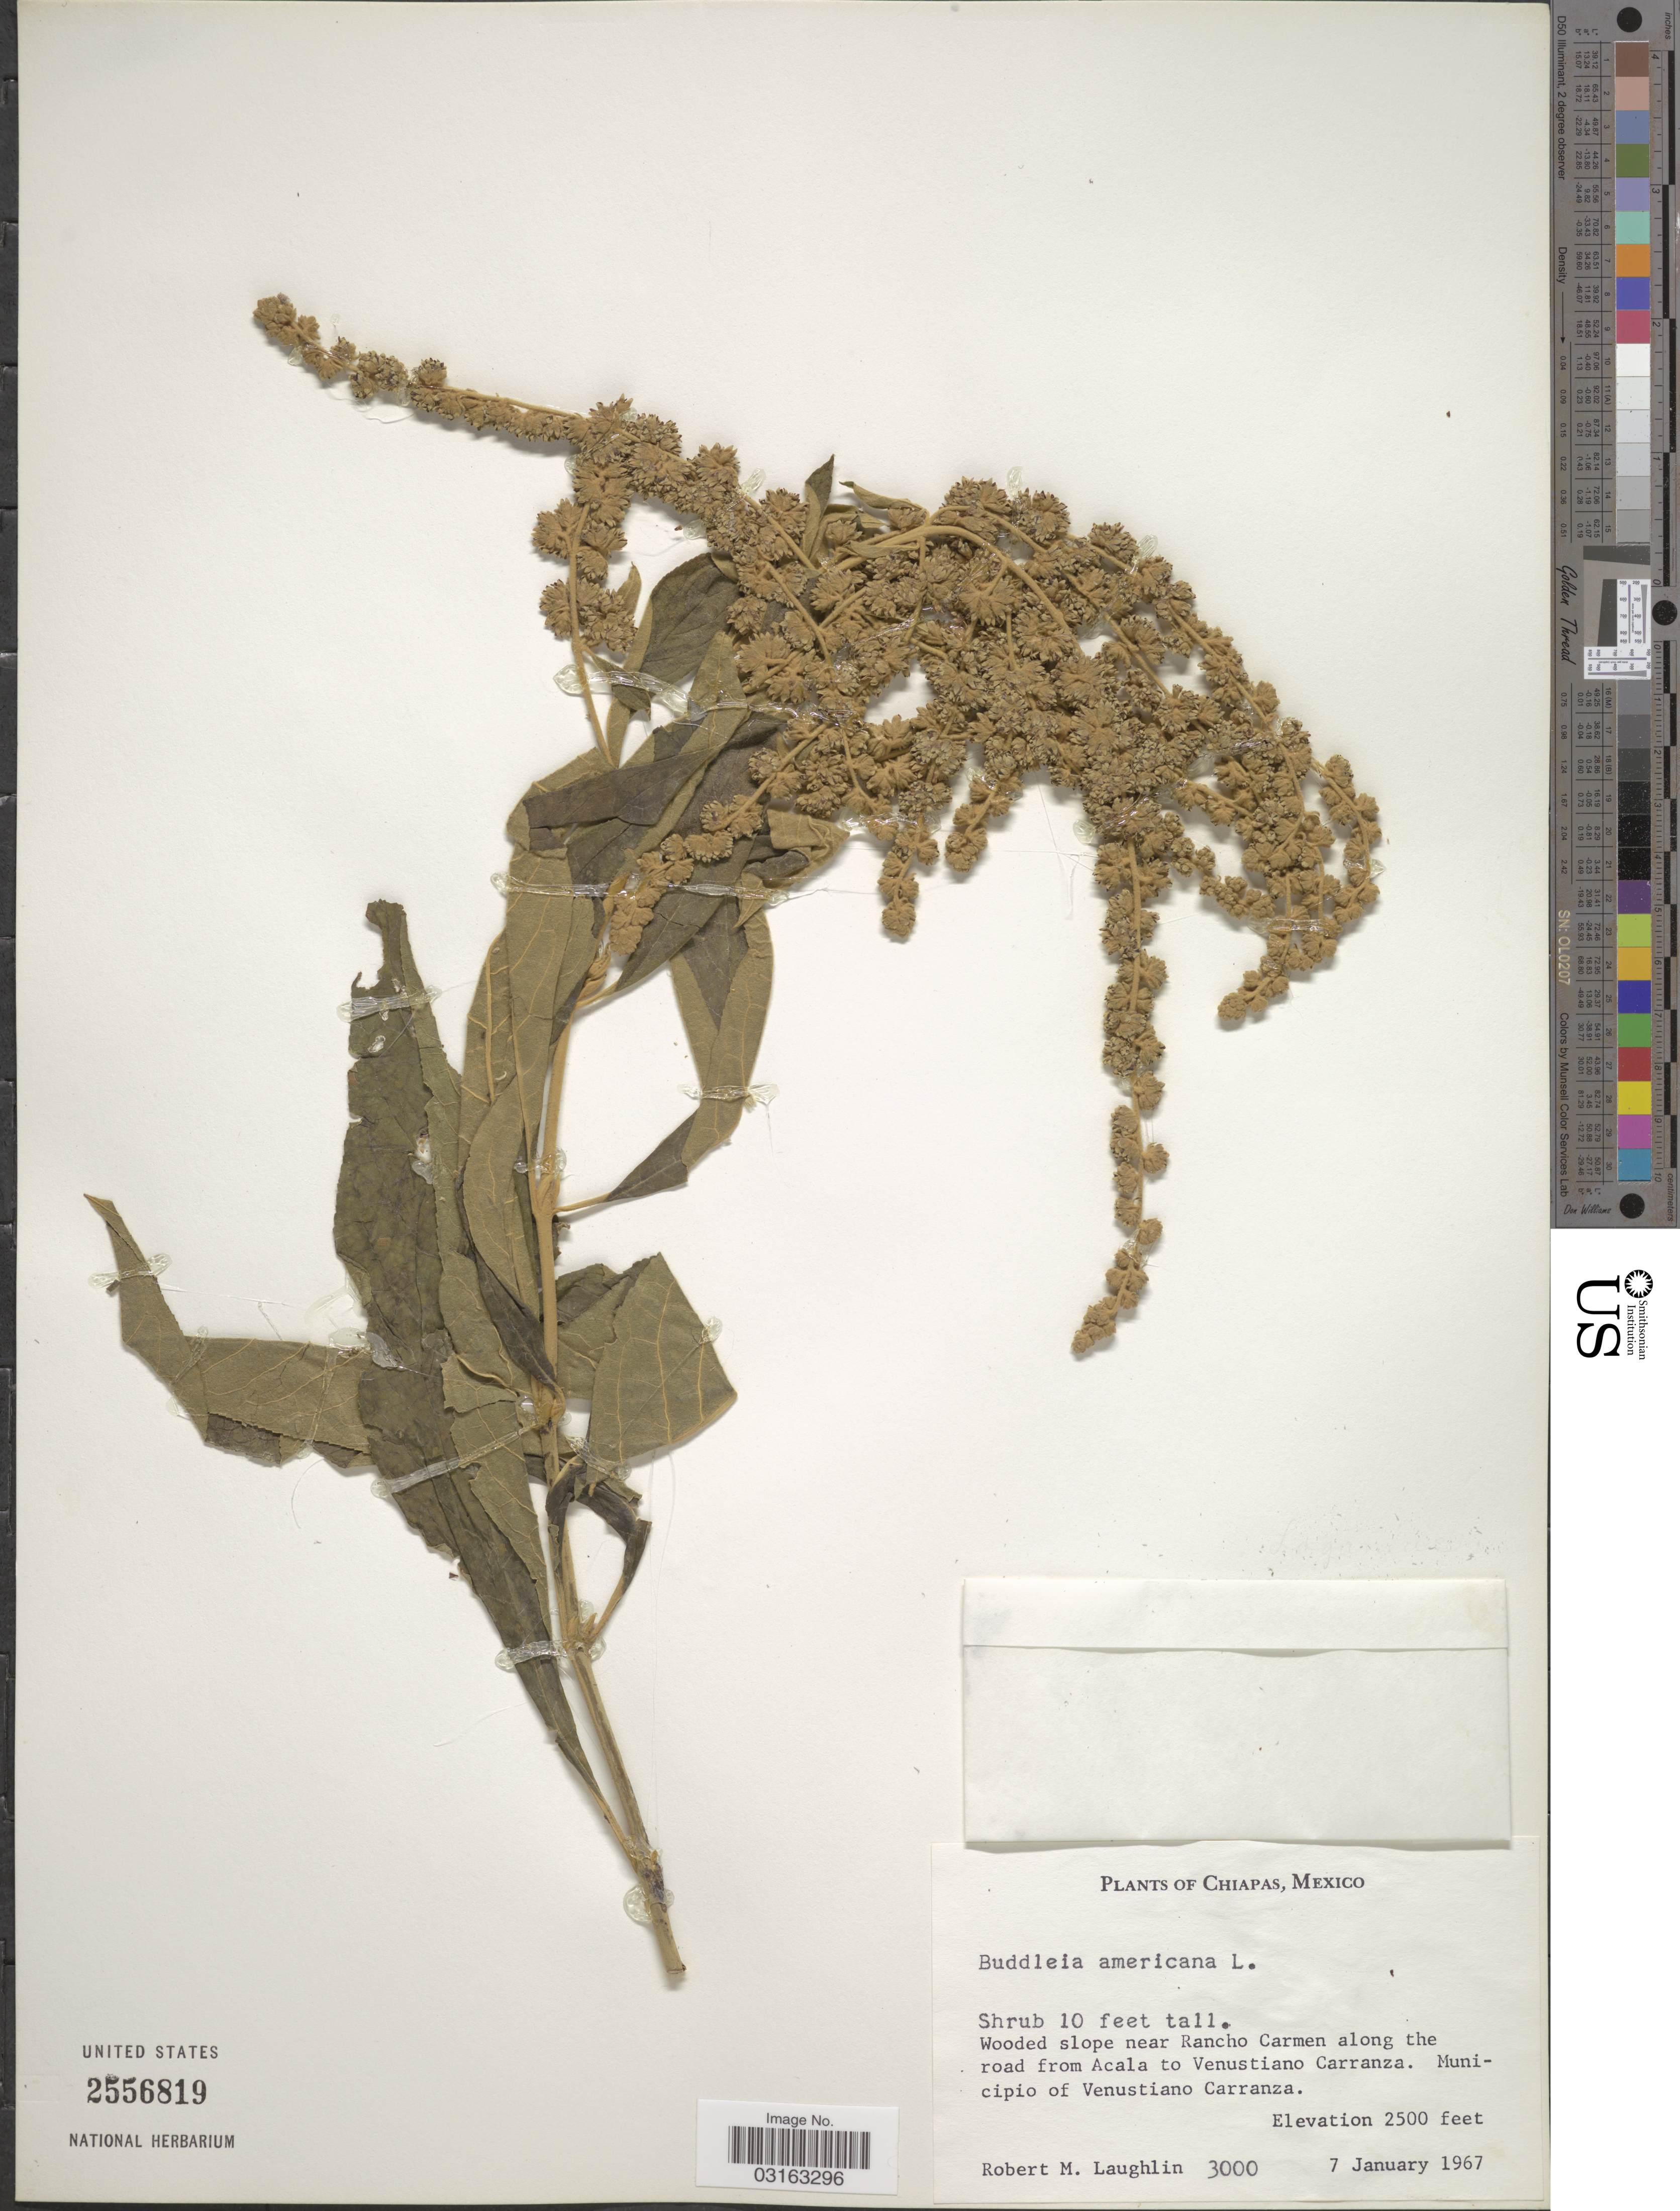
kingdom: Plantae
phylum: Tracheophyta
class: Magnoliopsida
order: Lamiales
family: Scrophulariaceae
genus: Buddleja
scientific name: Buddleja americana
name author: L.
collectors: R. M. Laughlin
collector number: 3000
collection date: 1967-01-07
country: Mexico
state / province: Chiapas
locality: Wooded slope near Rancho Carmen along the road from Acala to Venustiano Carranza. Municipio of Venustiano Carranza.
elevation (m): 762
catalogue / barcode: US 2556819